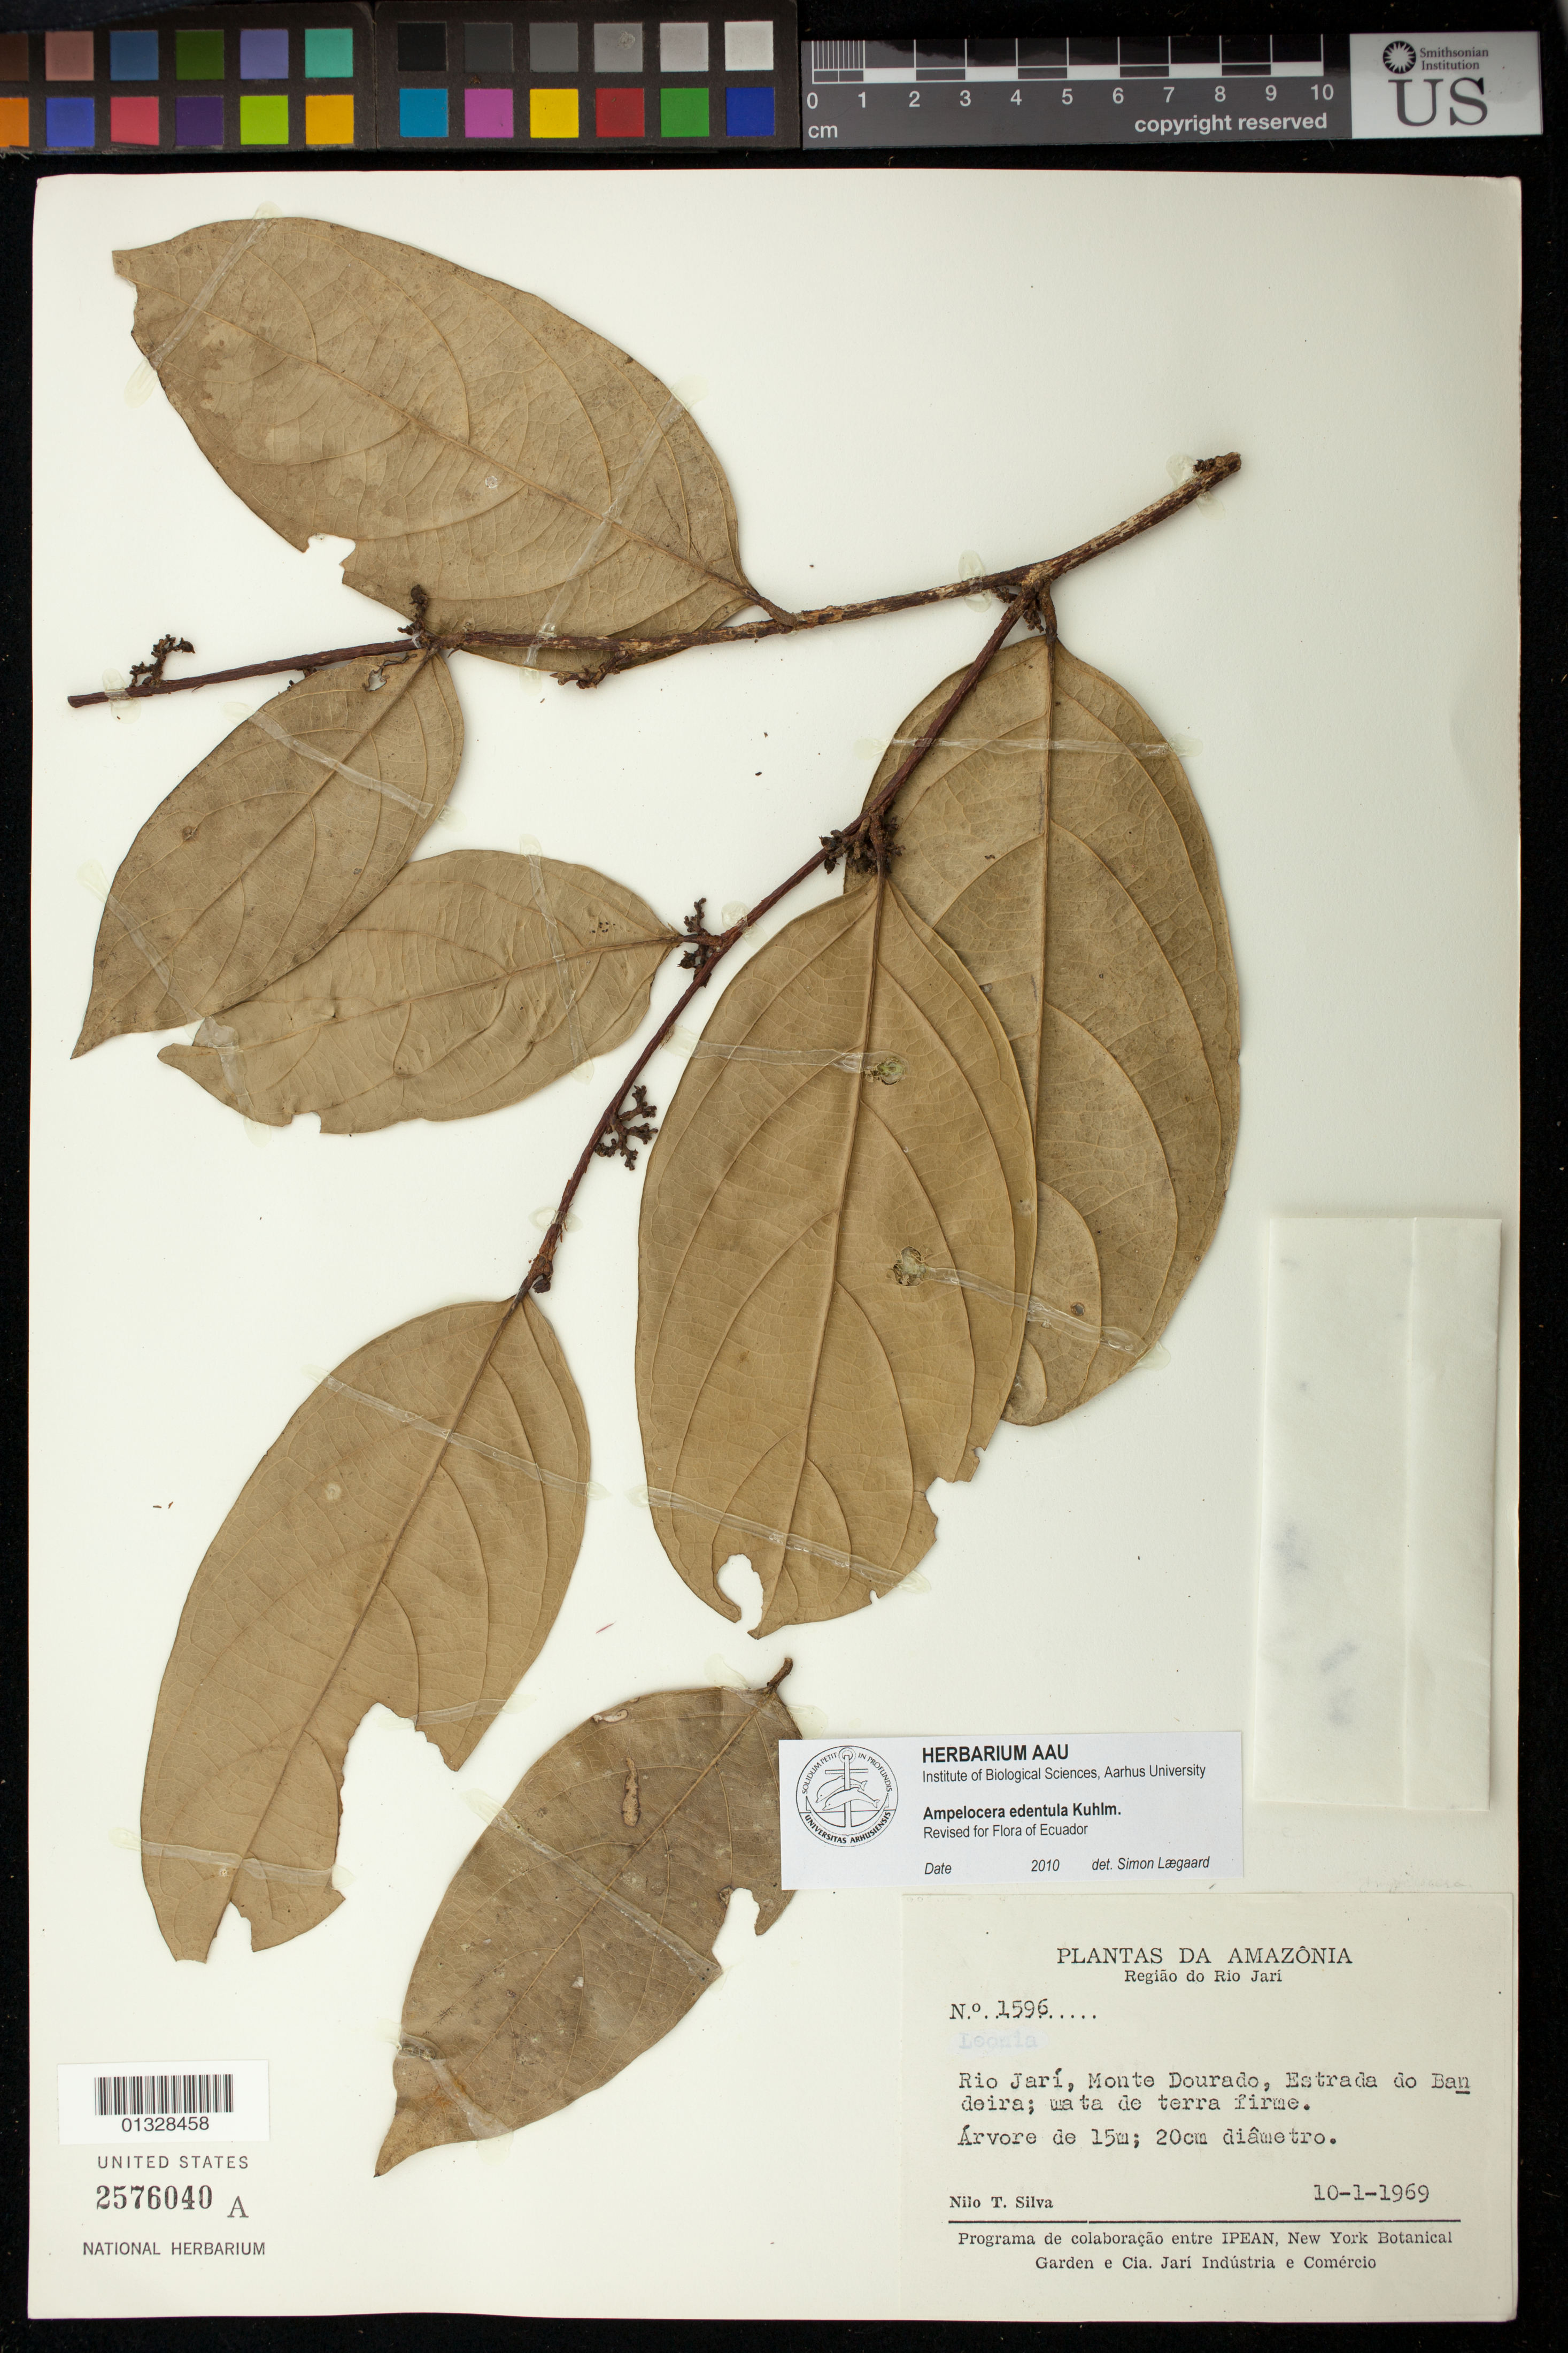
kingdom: Plantae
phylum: Tracheophyta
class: Magnoliopsida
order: Rosales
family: Cannabaceae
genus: Ampelocera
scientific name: Ampelocera edentula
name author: Kuhlm.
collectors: N. T. Silva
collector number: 1596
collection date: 1969-01-10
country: Brazil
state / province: Pará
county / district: Almeirim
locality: Rio Jarí, Monte Dourado, Estrada do Bandeira.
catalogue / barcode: US 2576040A